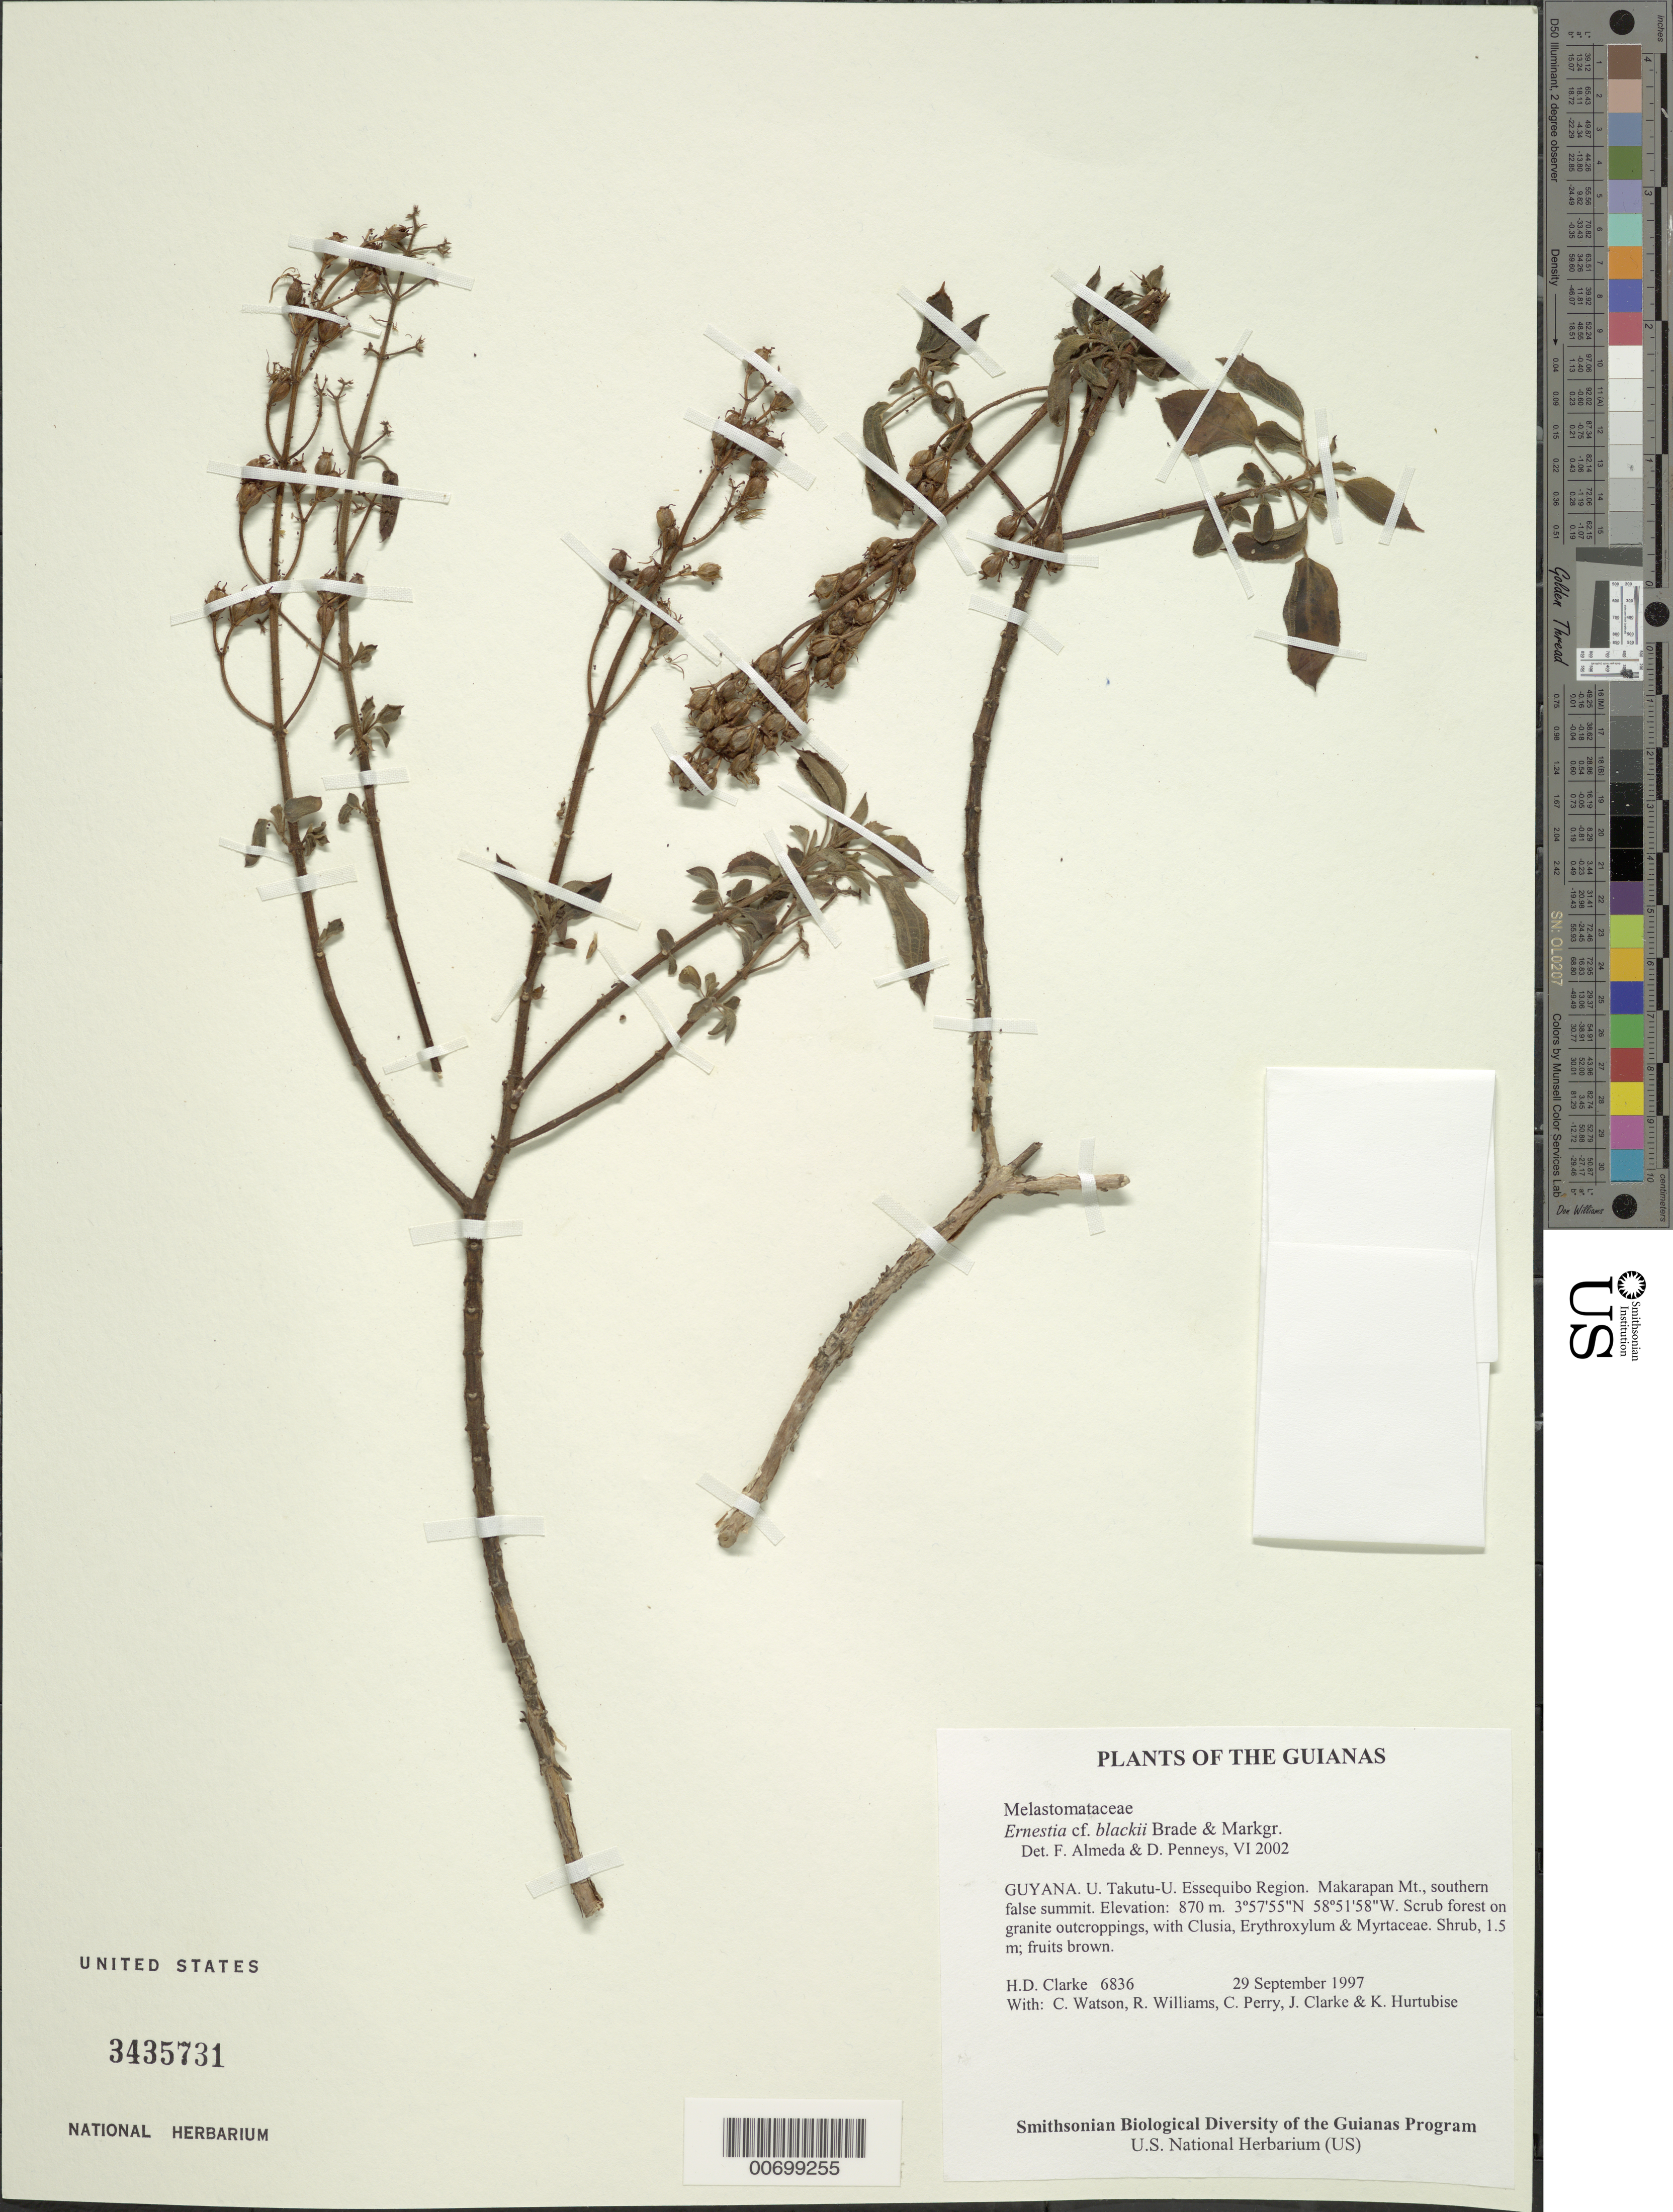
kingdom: Plantae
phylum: Tracheophyta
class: Magnoliopsida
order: Myrtales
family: Melastomataceae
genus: Ernestia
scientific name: Ernestia pullei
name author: Gleason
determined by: Nunes da Silva, Diego, (RB), Jardim Botanico do Rio de Janeiro - Herbario (BRAZIL)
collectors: H. D. Clarke, C. Watson, R. Williams, C. Perry, J. Clarke & K. Hurtubise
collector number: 6836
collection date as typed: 29 September 1997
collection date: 1997-09-29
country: Guyana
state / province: U. Takutu-U. Essequibo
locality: Makarapan Mt., southern false summit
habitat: Scrub forest on granite outcroppings, with Clusia, Erythroxylum & Myrtaceae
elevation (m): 870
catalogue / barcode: US 3435731